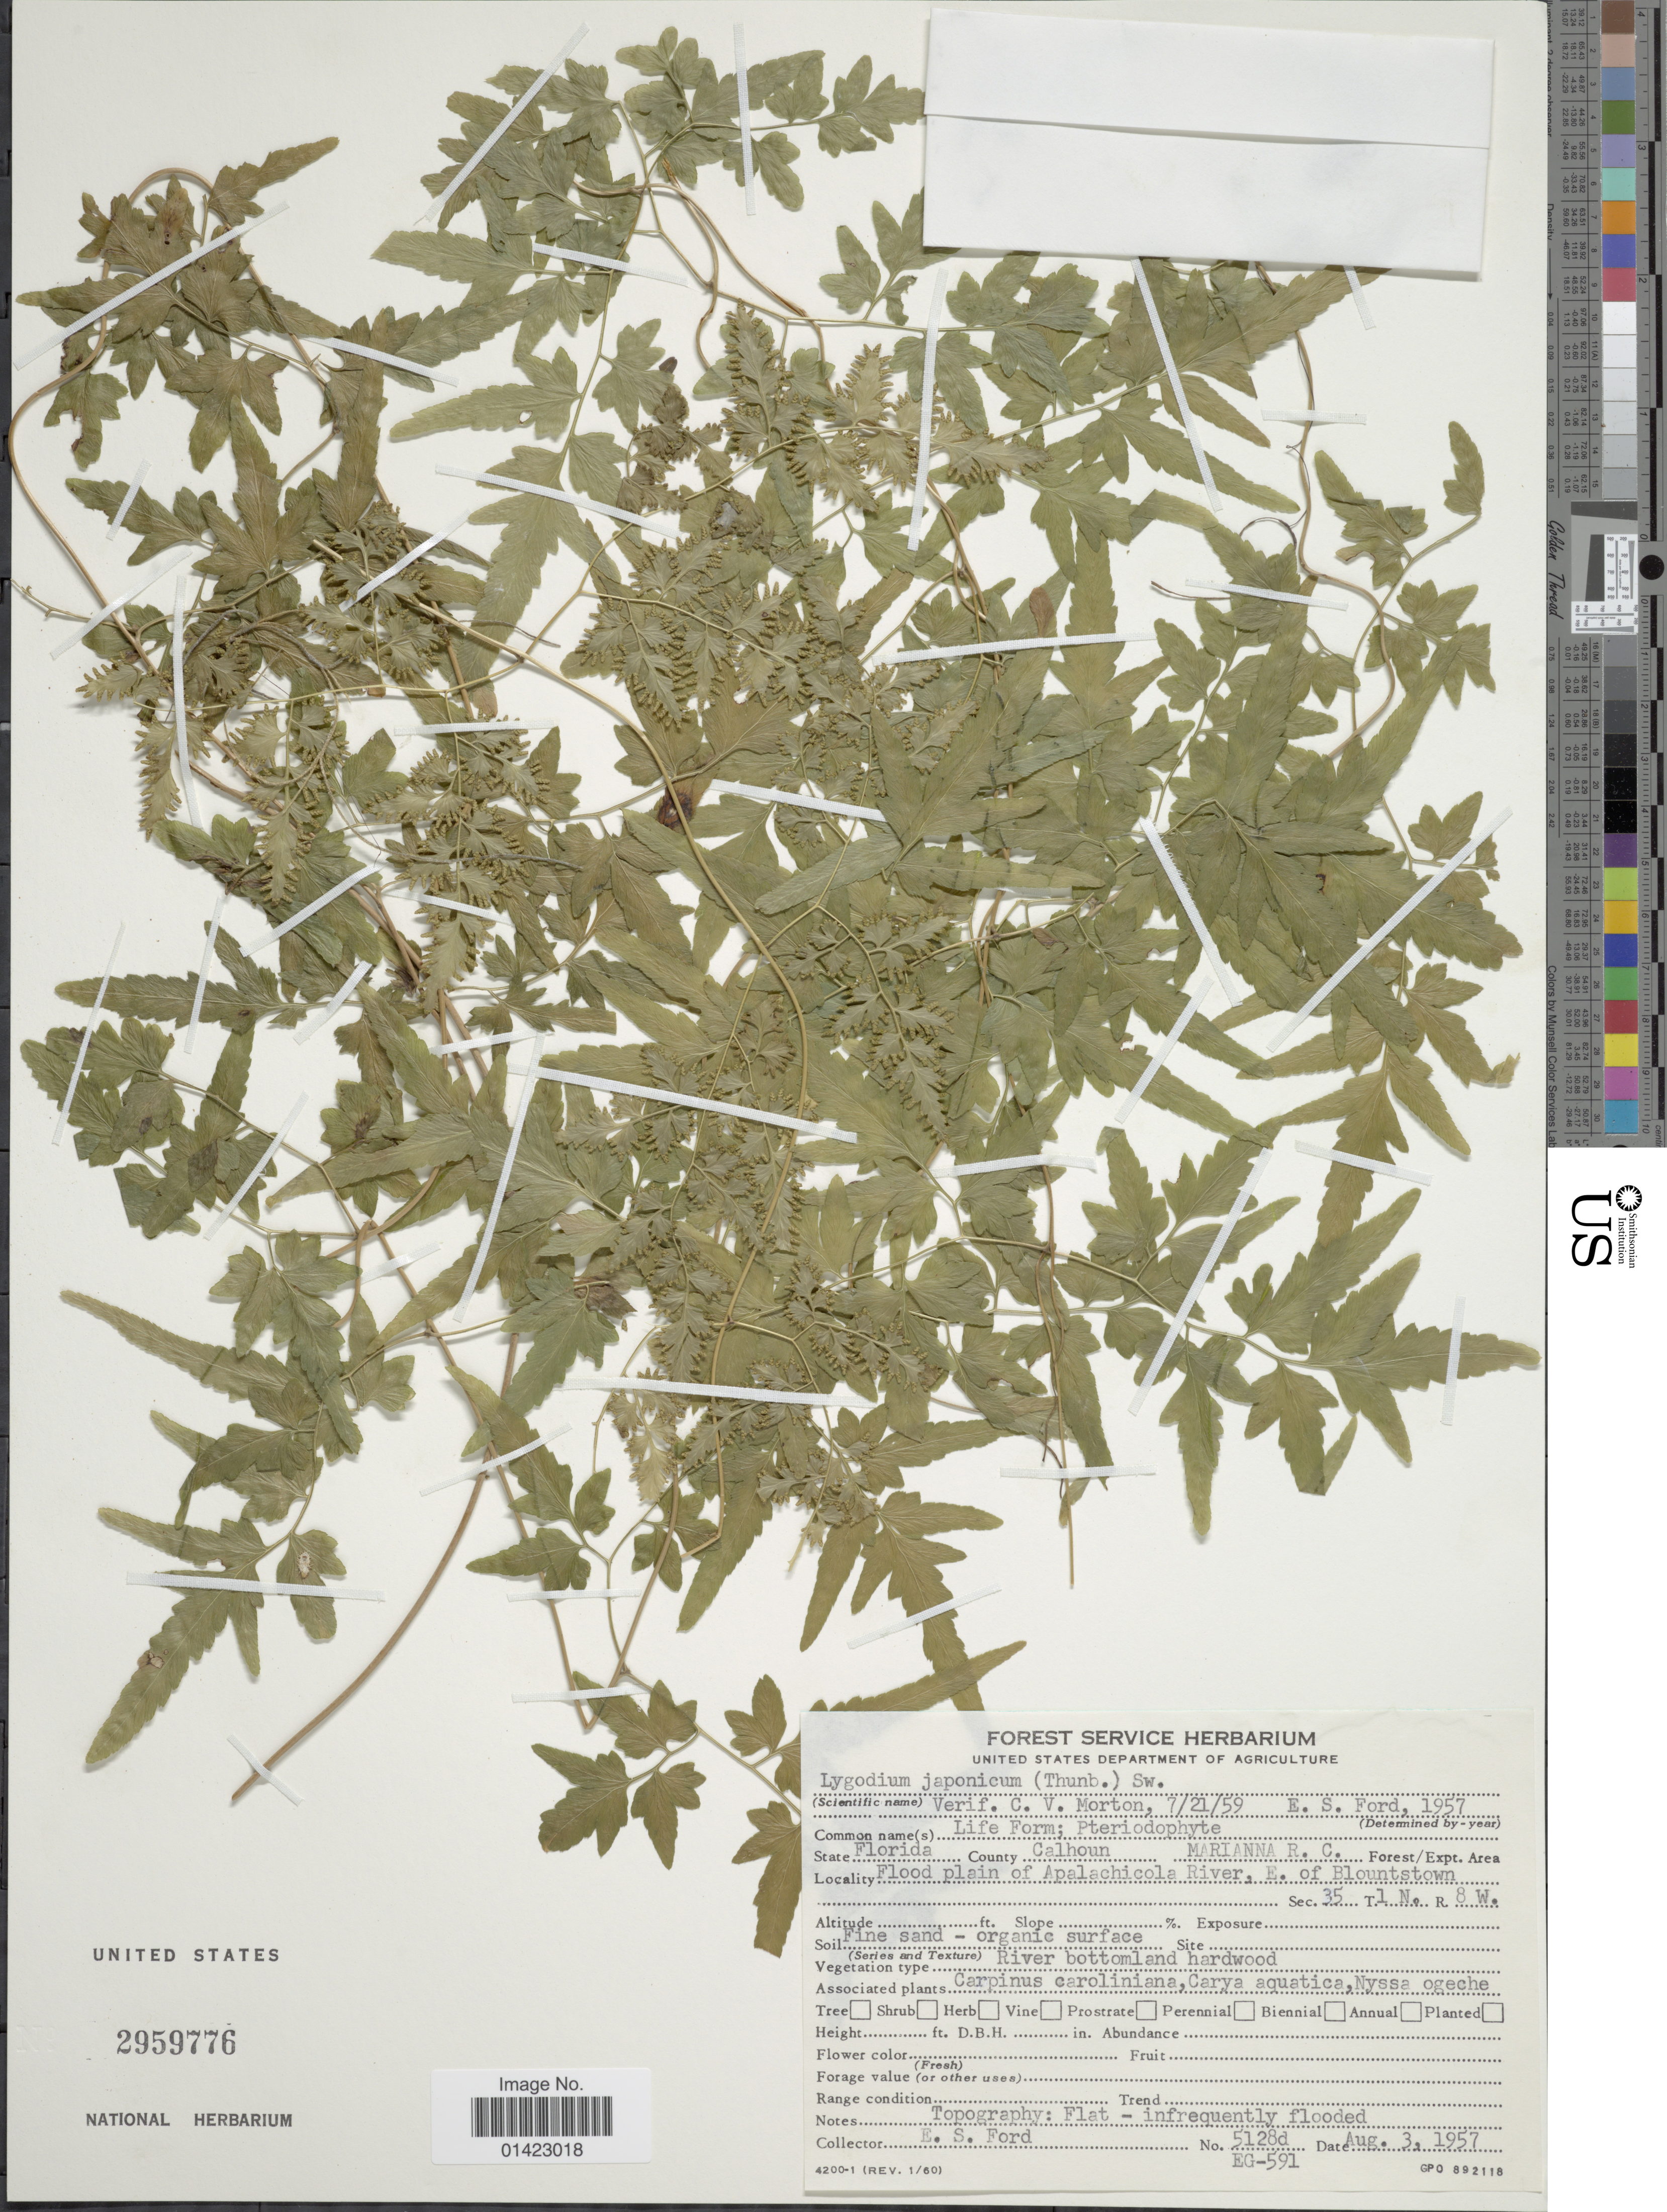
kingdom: Plantae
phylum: Tracheophyta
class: Polypodiopsida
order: Schizaeales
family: Lygodiaceae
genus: Lygodium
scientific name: Lygodium japonicum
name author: (Thunb.) Sw.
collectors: E. Ford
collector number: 5128a/EG-591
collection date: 1957-08-03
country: United States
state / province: Florida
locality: State Florida, County Calhoun, Marianna R.C., flood plain of Apalachicola River, E. of Blountstown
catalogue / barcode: US 2959776